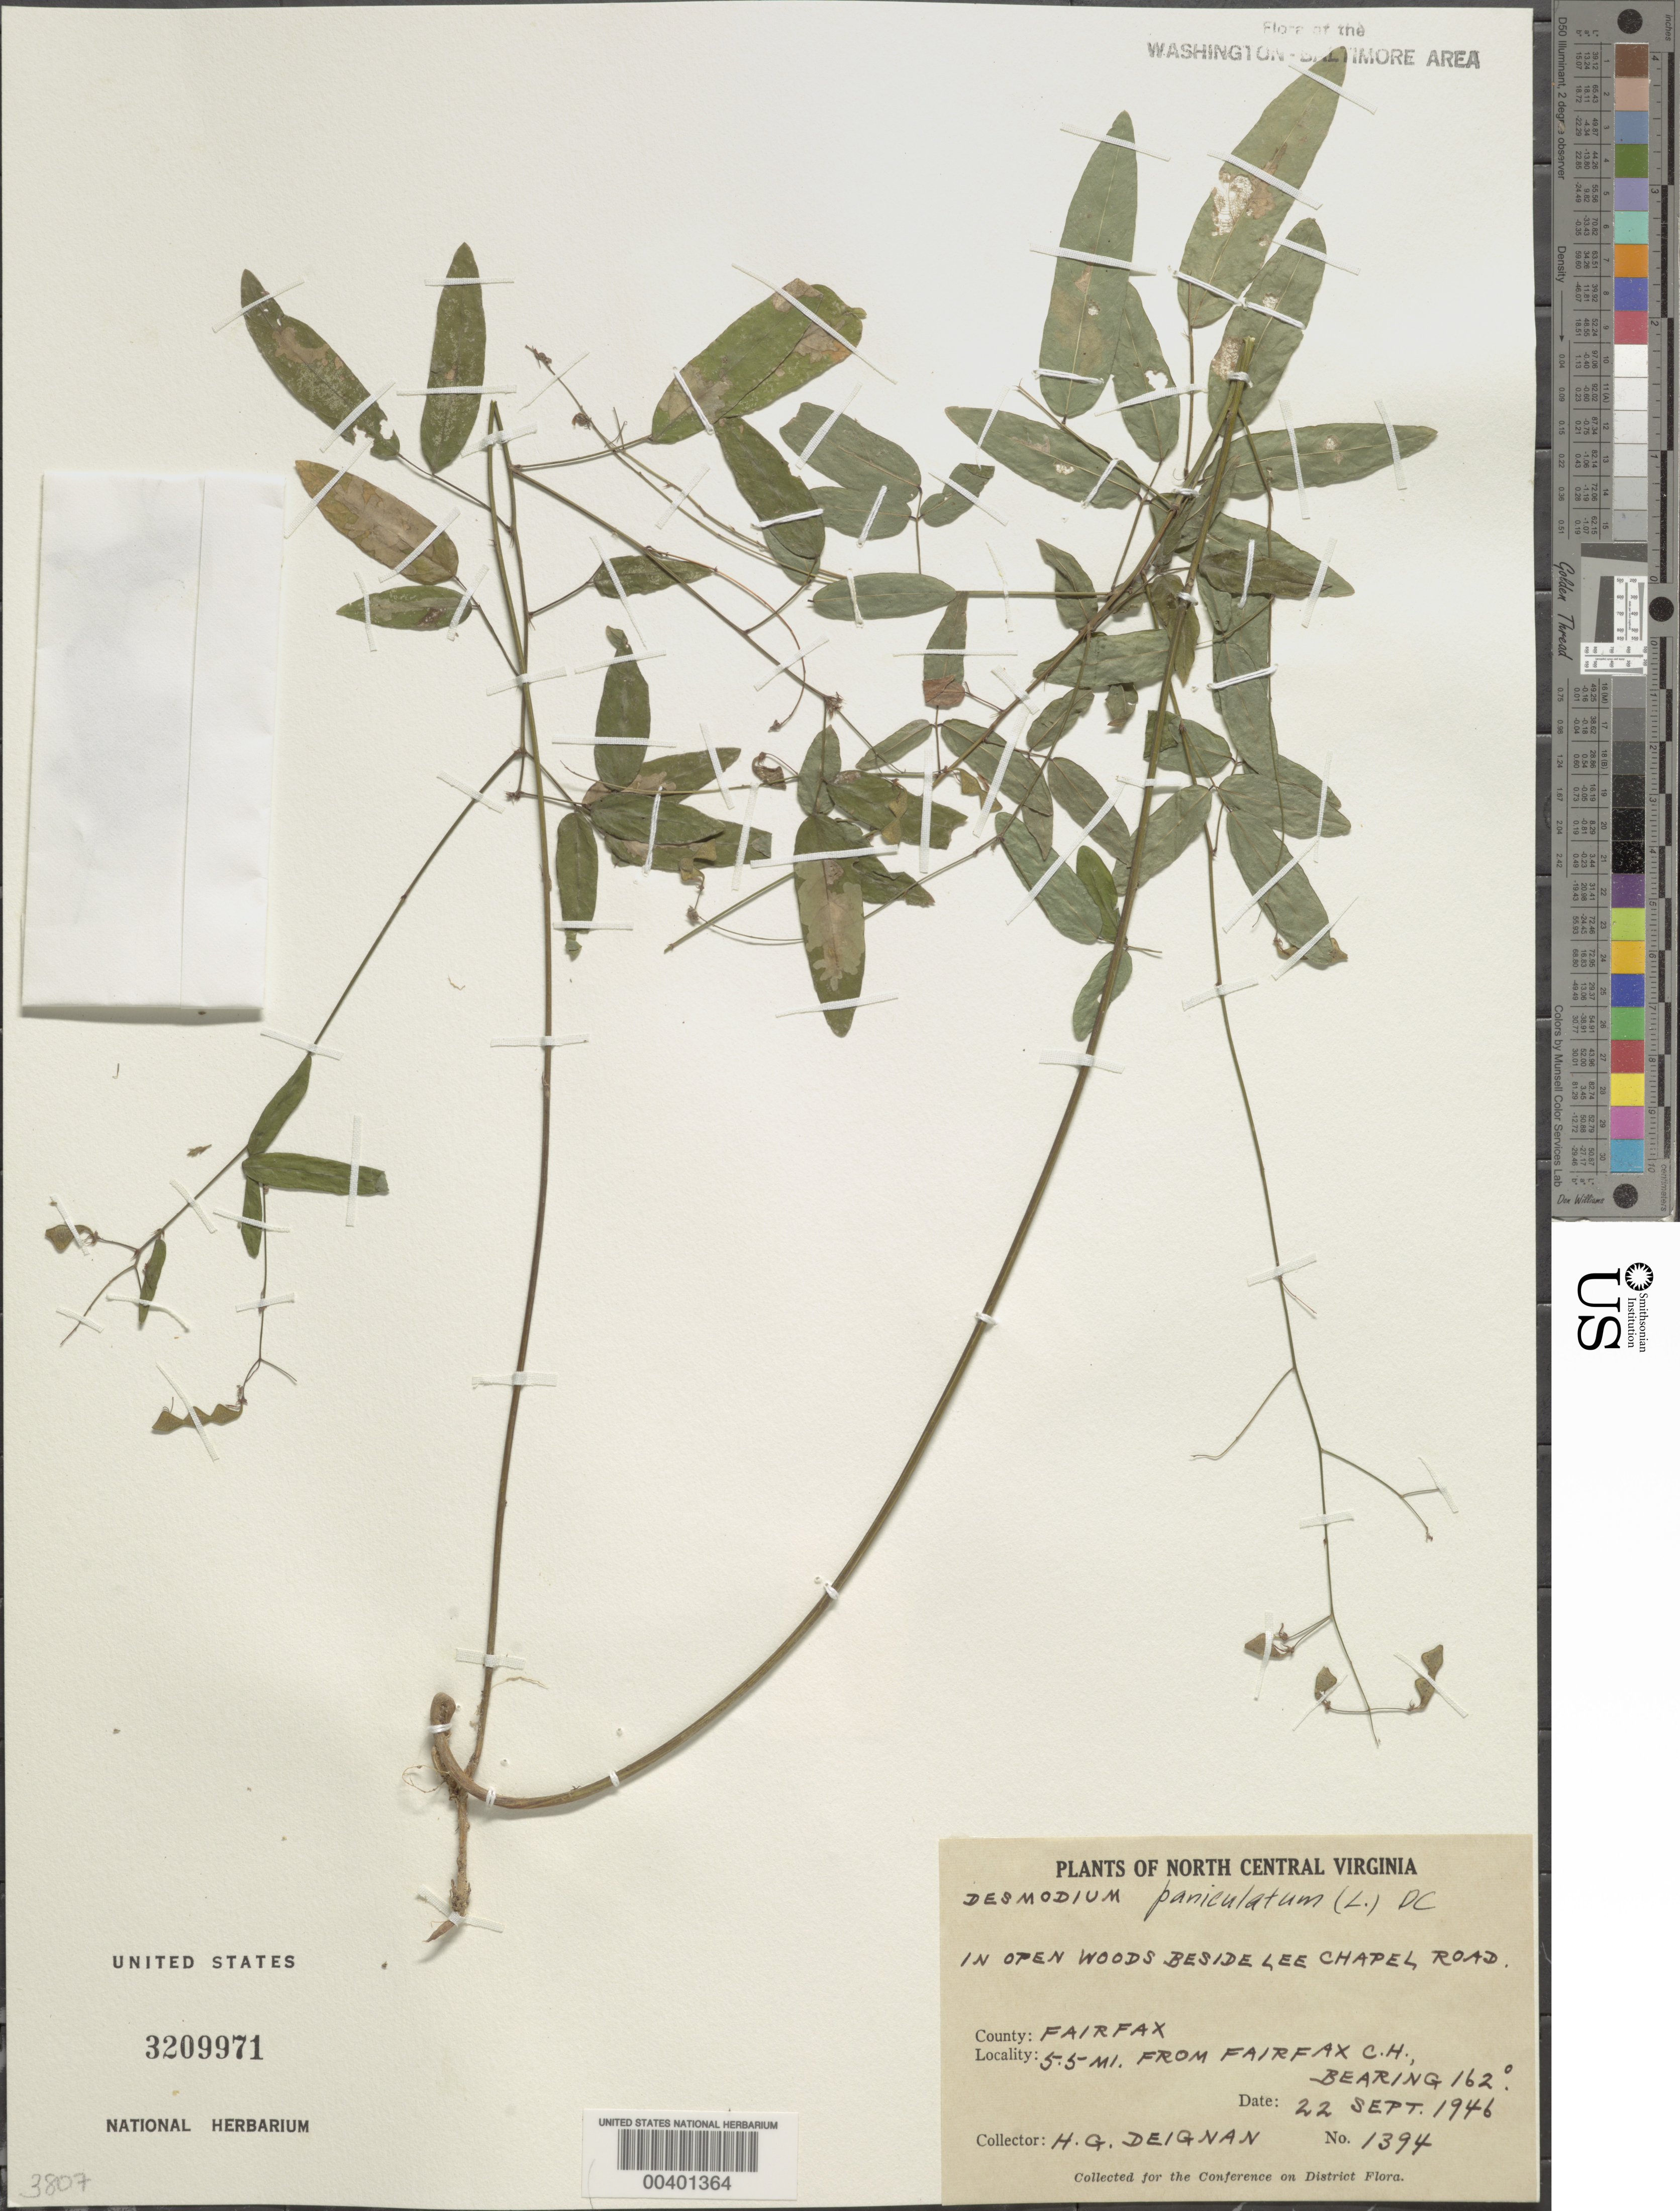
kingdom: Plantae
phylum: Tracheophyta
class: Magnoliopsida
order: Fabales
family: Fabaceae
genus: Desmodium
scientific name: Desmodium paniculatum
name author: (L.) DC.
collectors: H. Deignan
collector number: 1394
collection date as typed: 22 Sep 1946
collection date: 1946-09-22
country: United States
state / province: Virginia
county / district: Fairfax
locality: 5.5 mi. from Fairfax County Courthouse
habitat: In open woods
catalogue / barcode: US 3209971